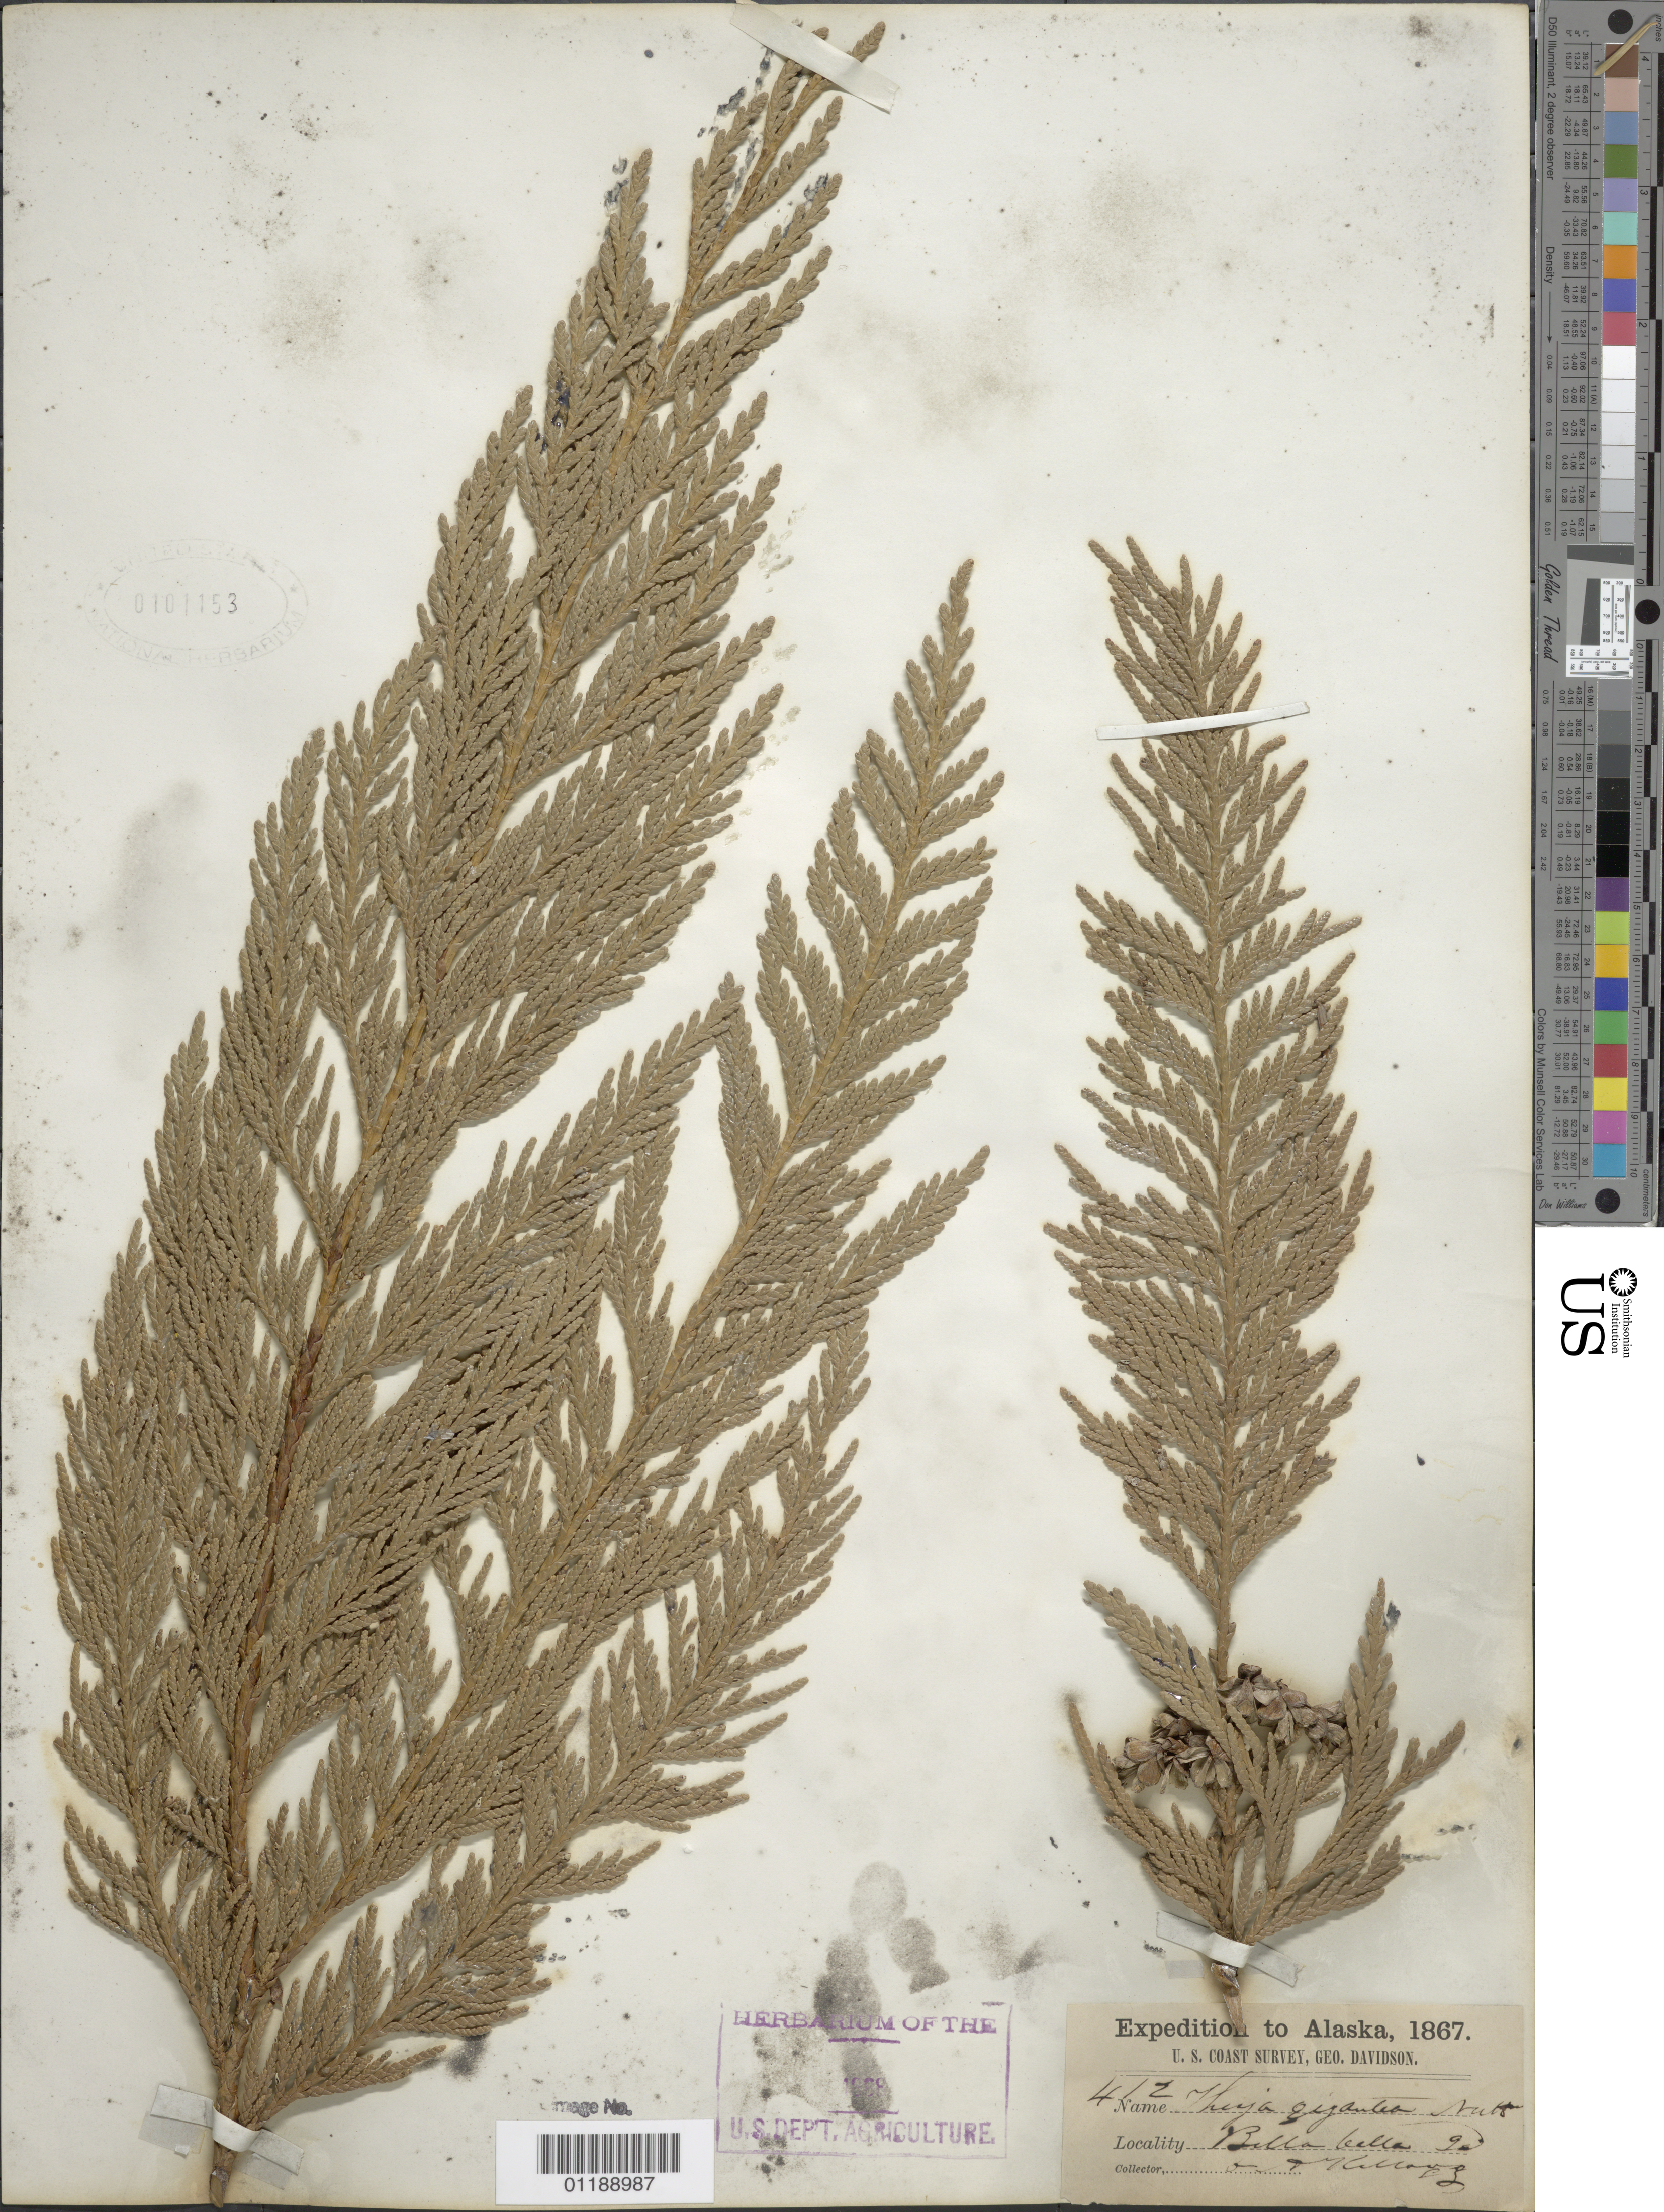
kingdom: Plantae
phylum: Tracheophyta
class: Pinopsida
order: Pinales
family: Cupressaceae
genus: Thuja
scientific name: Thuja gigantea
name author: Nutt.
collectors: A. Kellogg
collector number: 412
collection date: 1867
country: United States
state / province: Alaska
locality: Bella Bella Island.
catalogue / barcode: US 101153